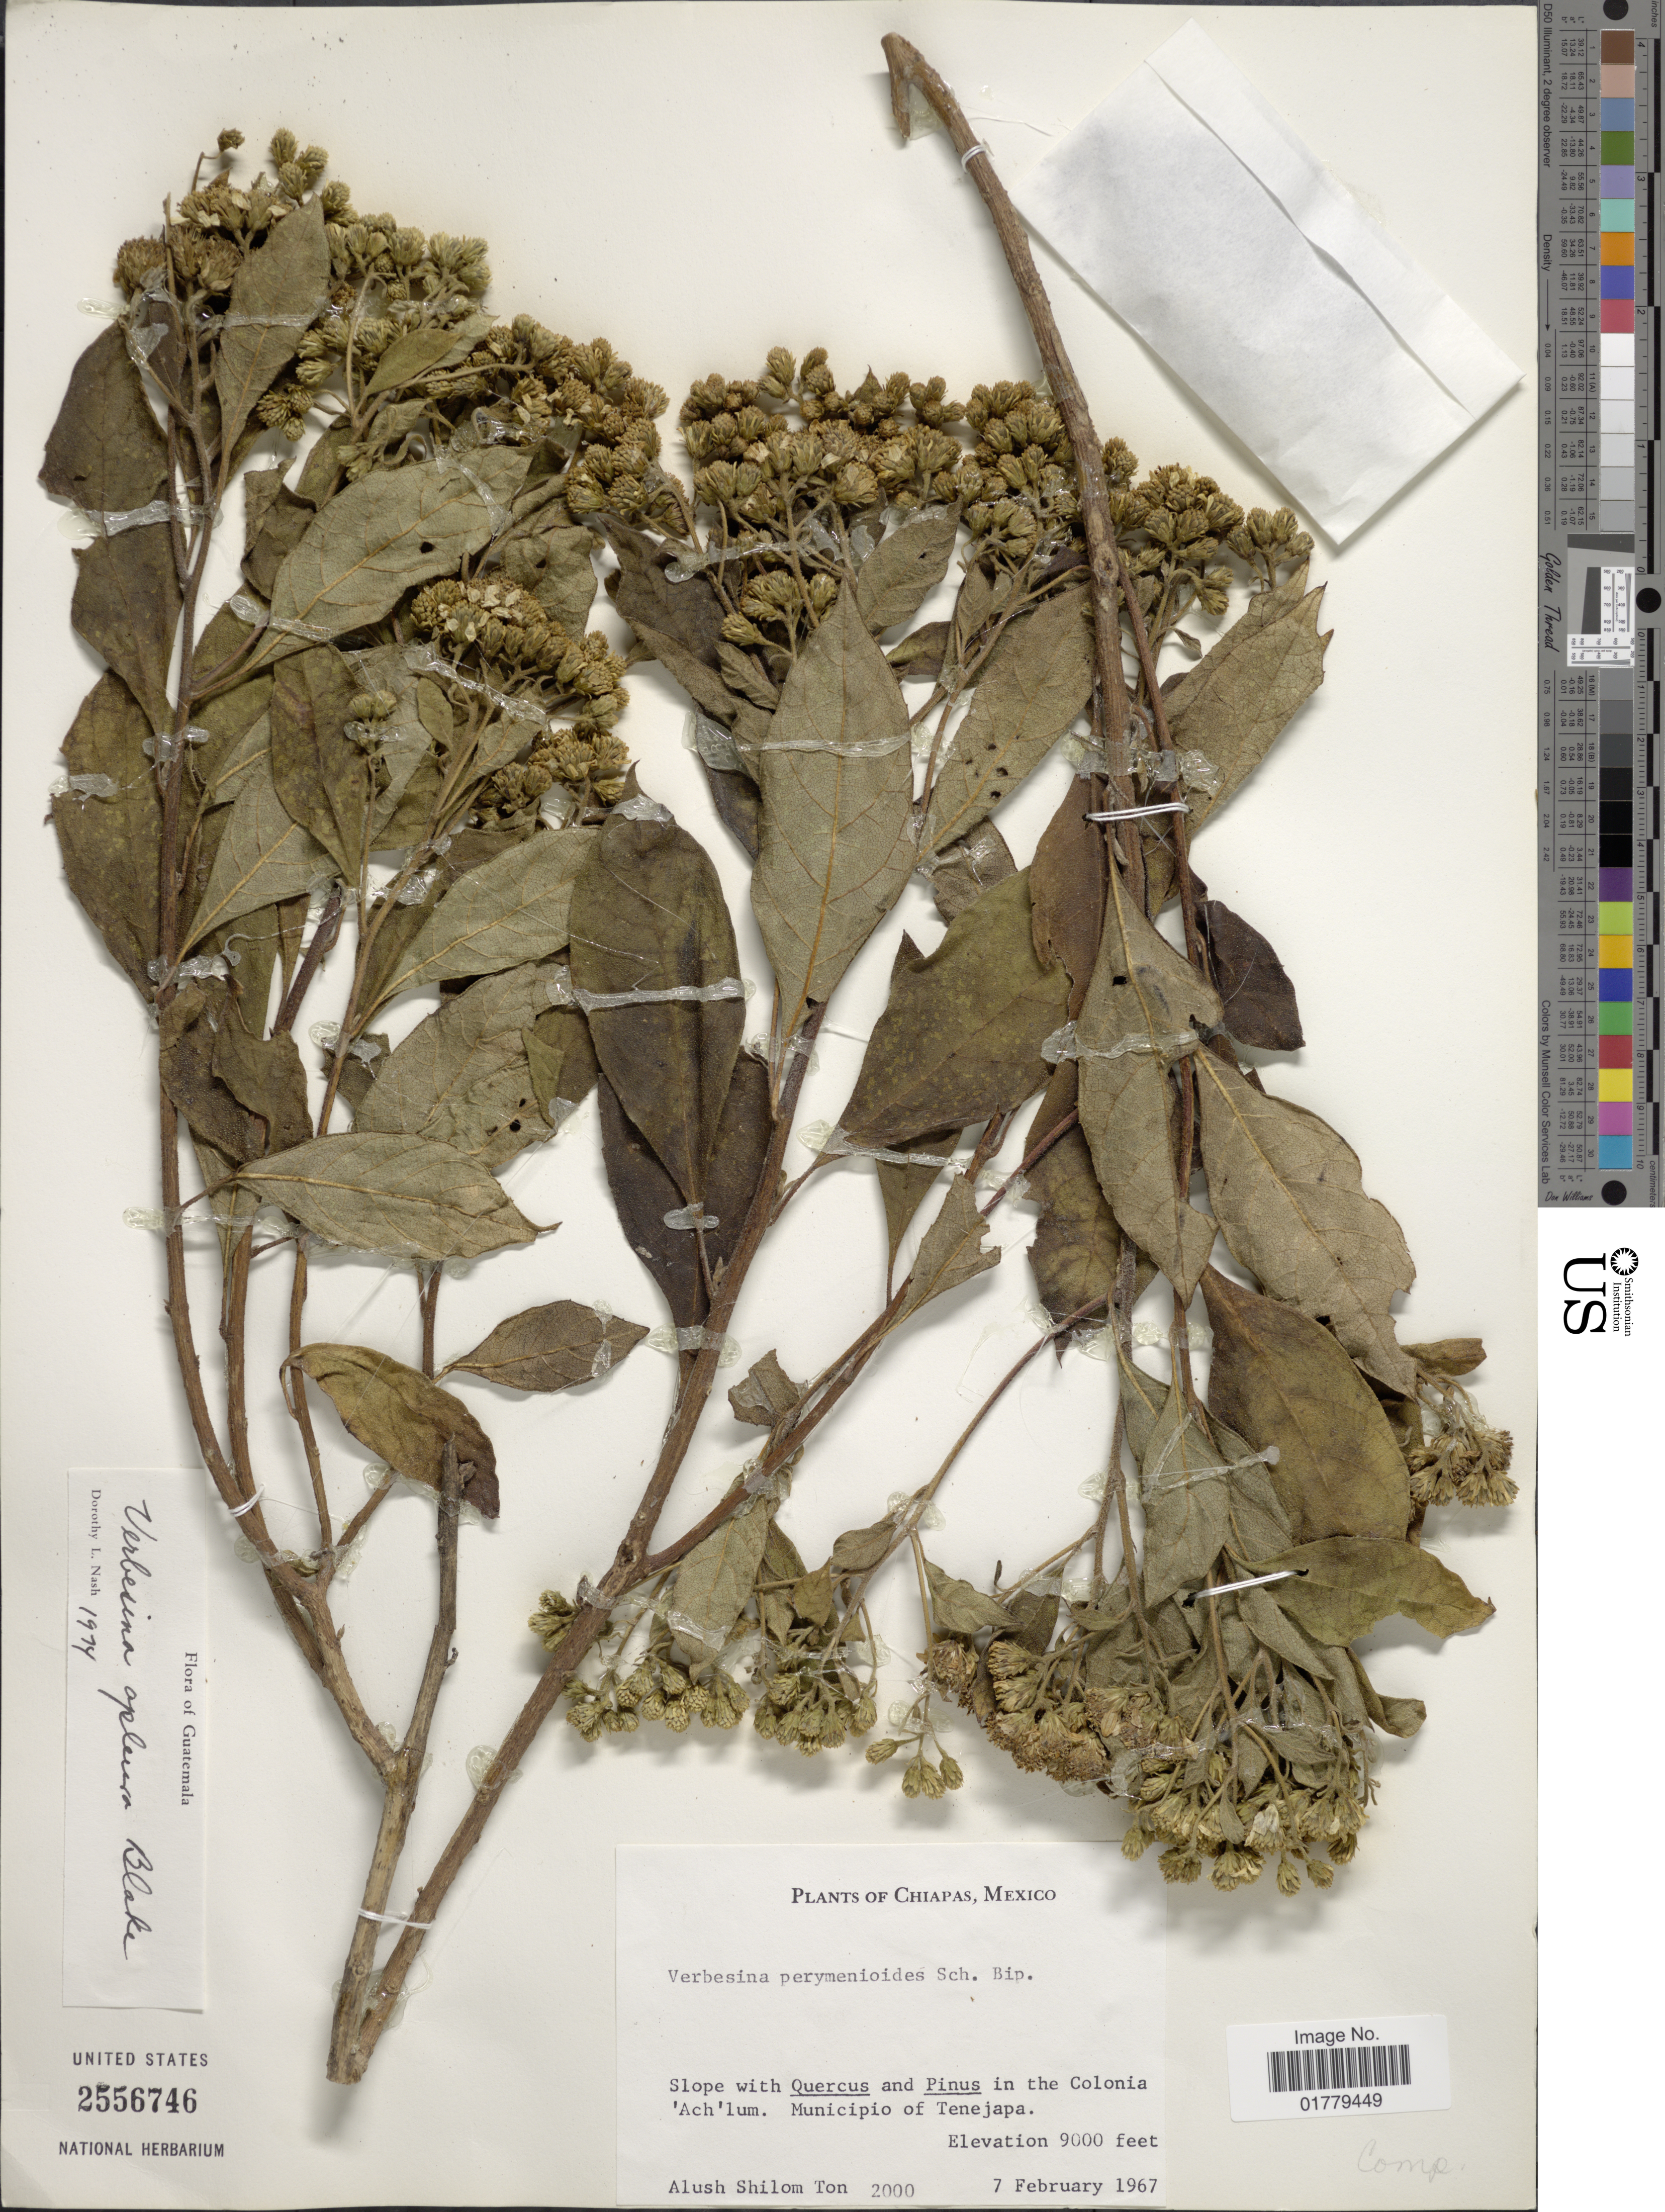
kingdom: Plantae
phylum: Tracheophyta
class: Magnoliopsida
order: Asterales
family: Asteraceae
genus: Verbesina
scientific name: Verbesina apleura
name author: S.F. Blake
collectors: A. M. Ton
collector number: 2000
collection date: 1967-02-07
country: Mexico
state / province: Chiapas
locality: Municipio of Tenejapa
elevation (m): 2743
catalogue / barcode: US 2556746